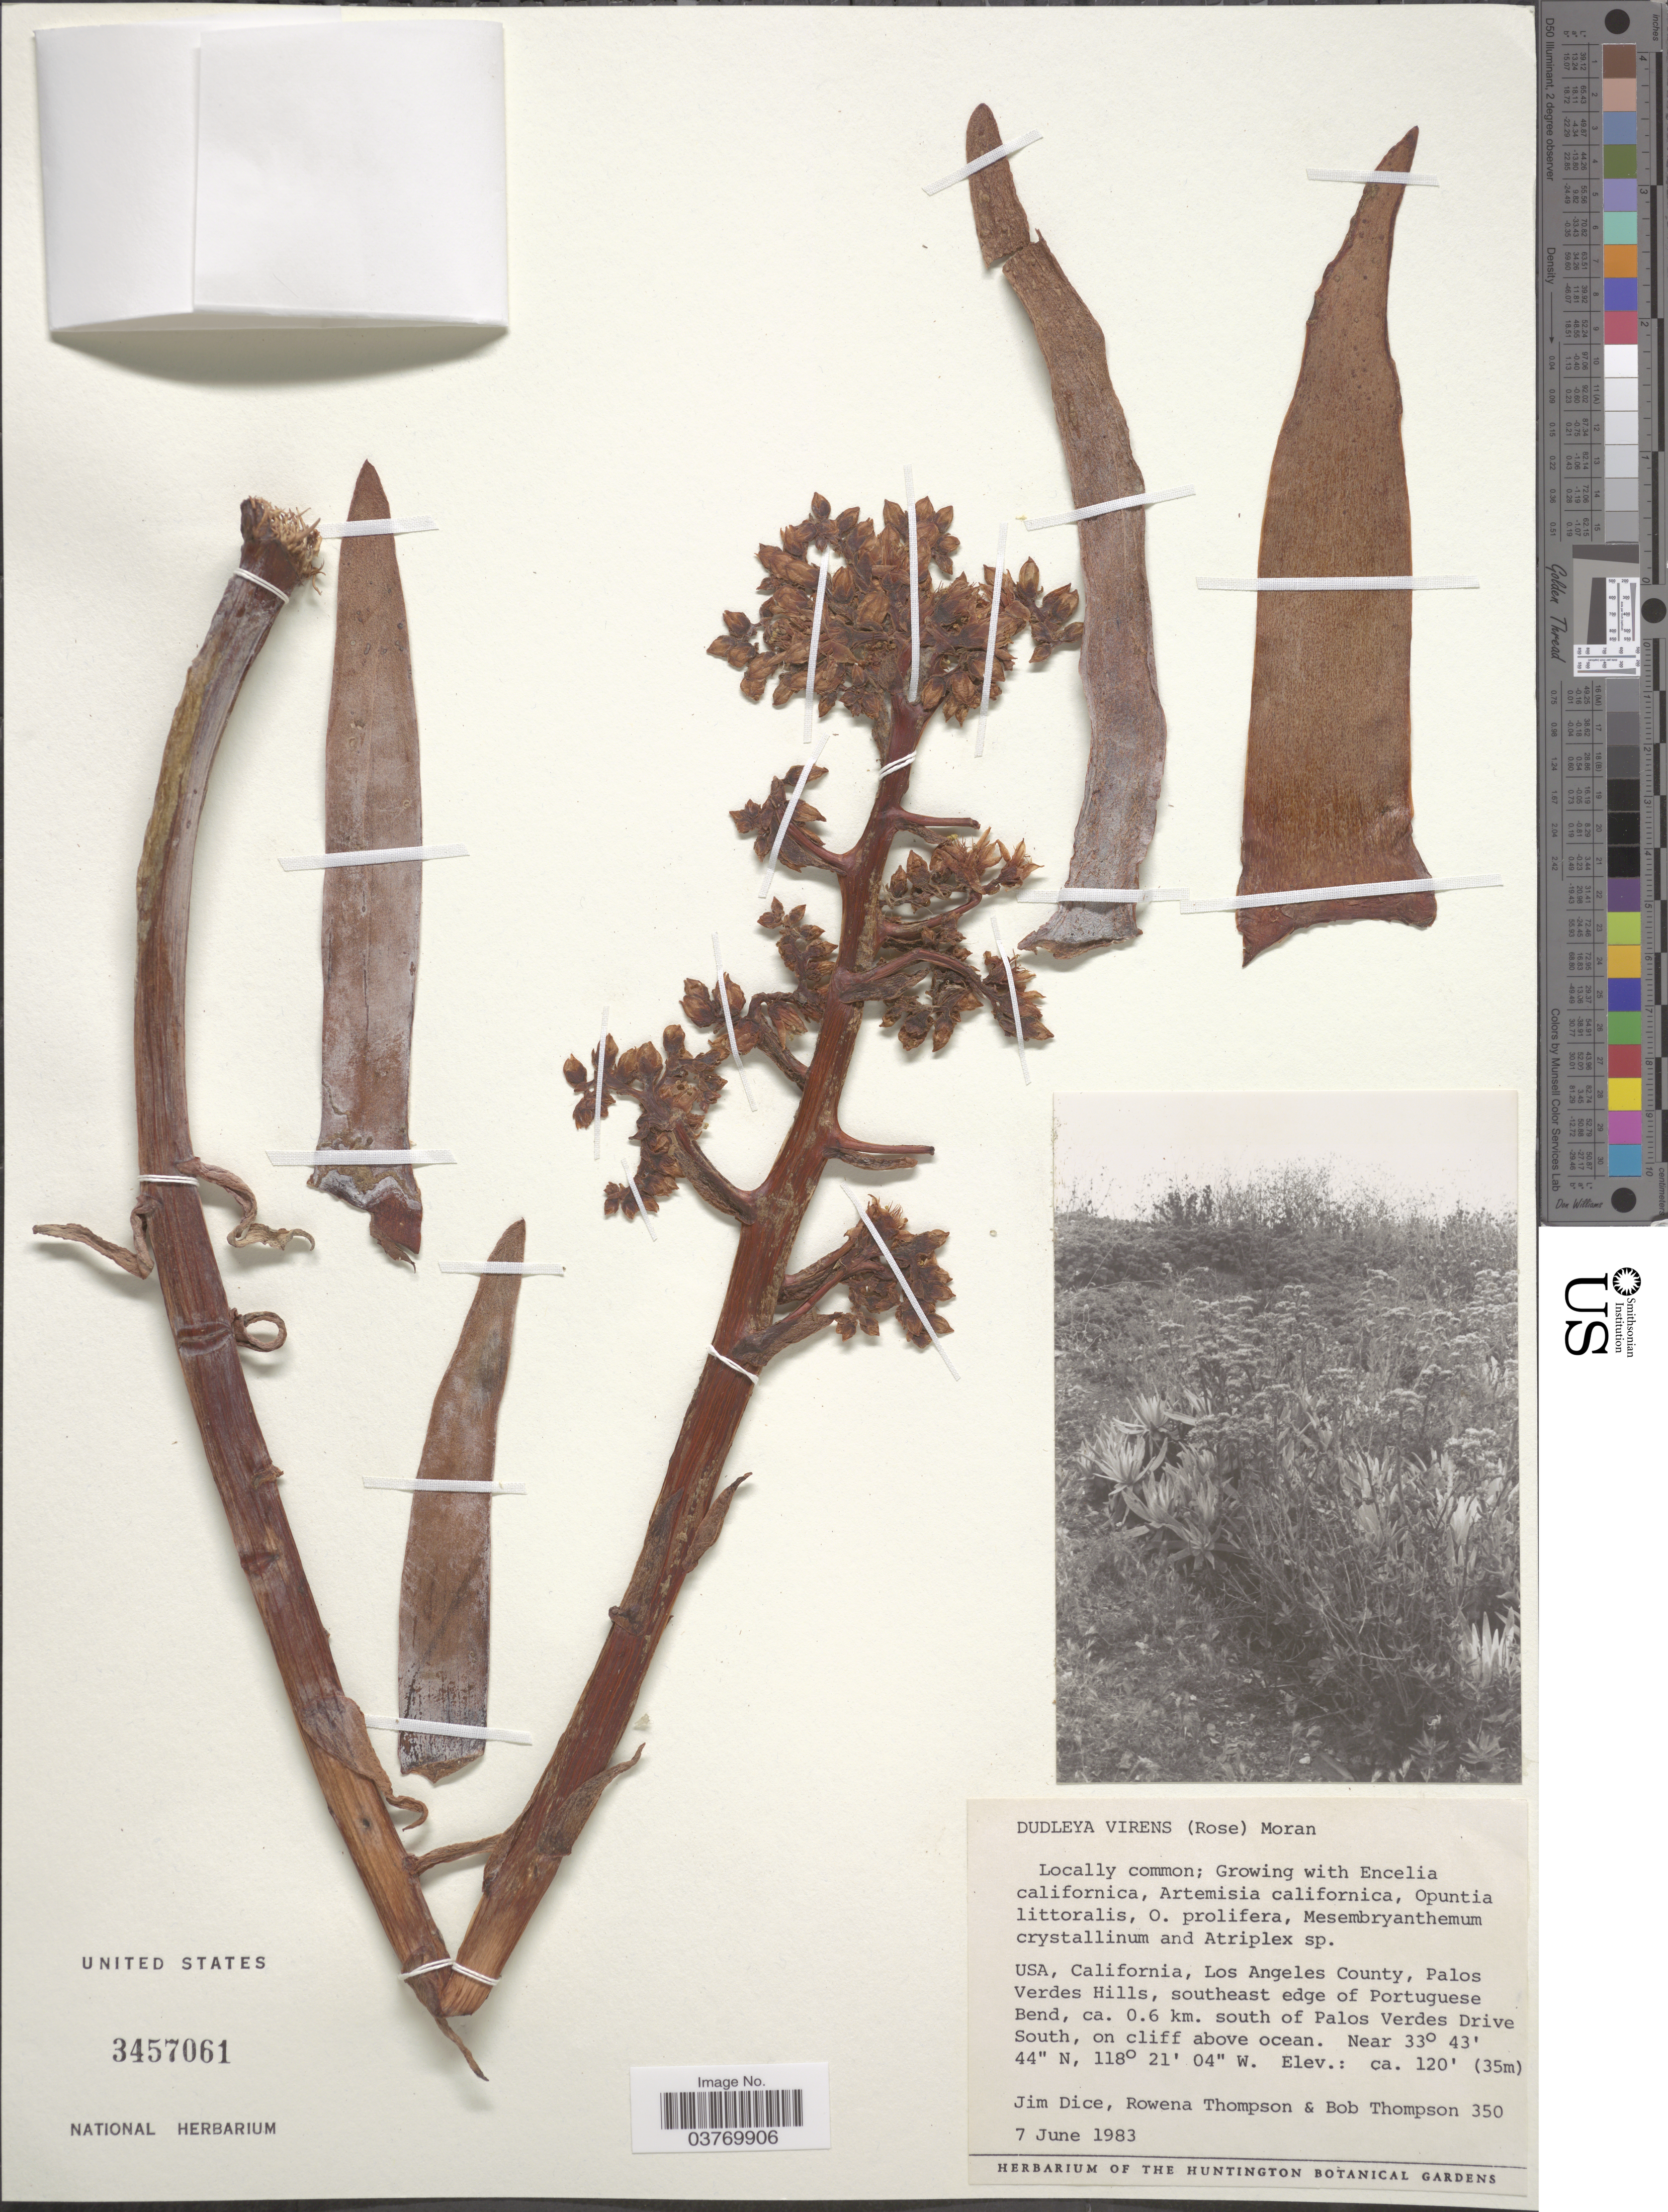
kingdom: Plantae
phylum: Tracheophyta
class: Magnoliopsida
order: Saxifragales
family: Crassulaceae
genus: Dudleya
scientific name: Dudleya virens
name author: (Rose) Moran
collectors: J. Dice, R. Thompson & B. Thompson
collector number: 350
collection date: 1983-06-07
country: United States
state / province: California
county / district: Los Angeles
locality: Los Angeles County, Palos Verdes Hills, southeast edge of Portuguese Bend, ca. 0.6 km. south of Palos Verdes Drive South, on cliff above ocean.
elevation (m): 37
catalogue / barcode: US 3457061